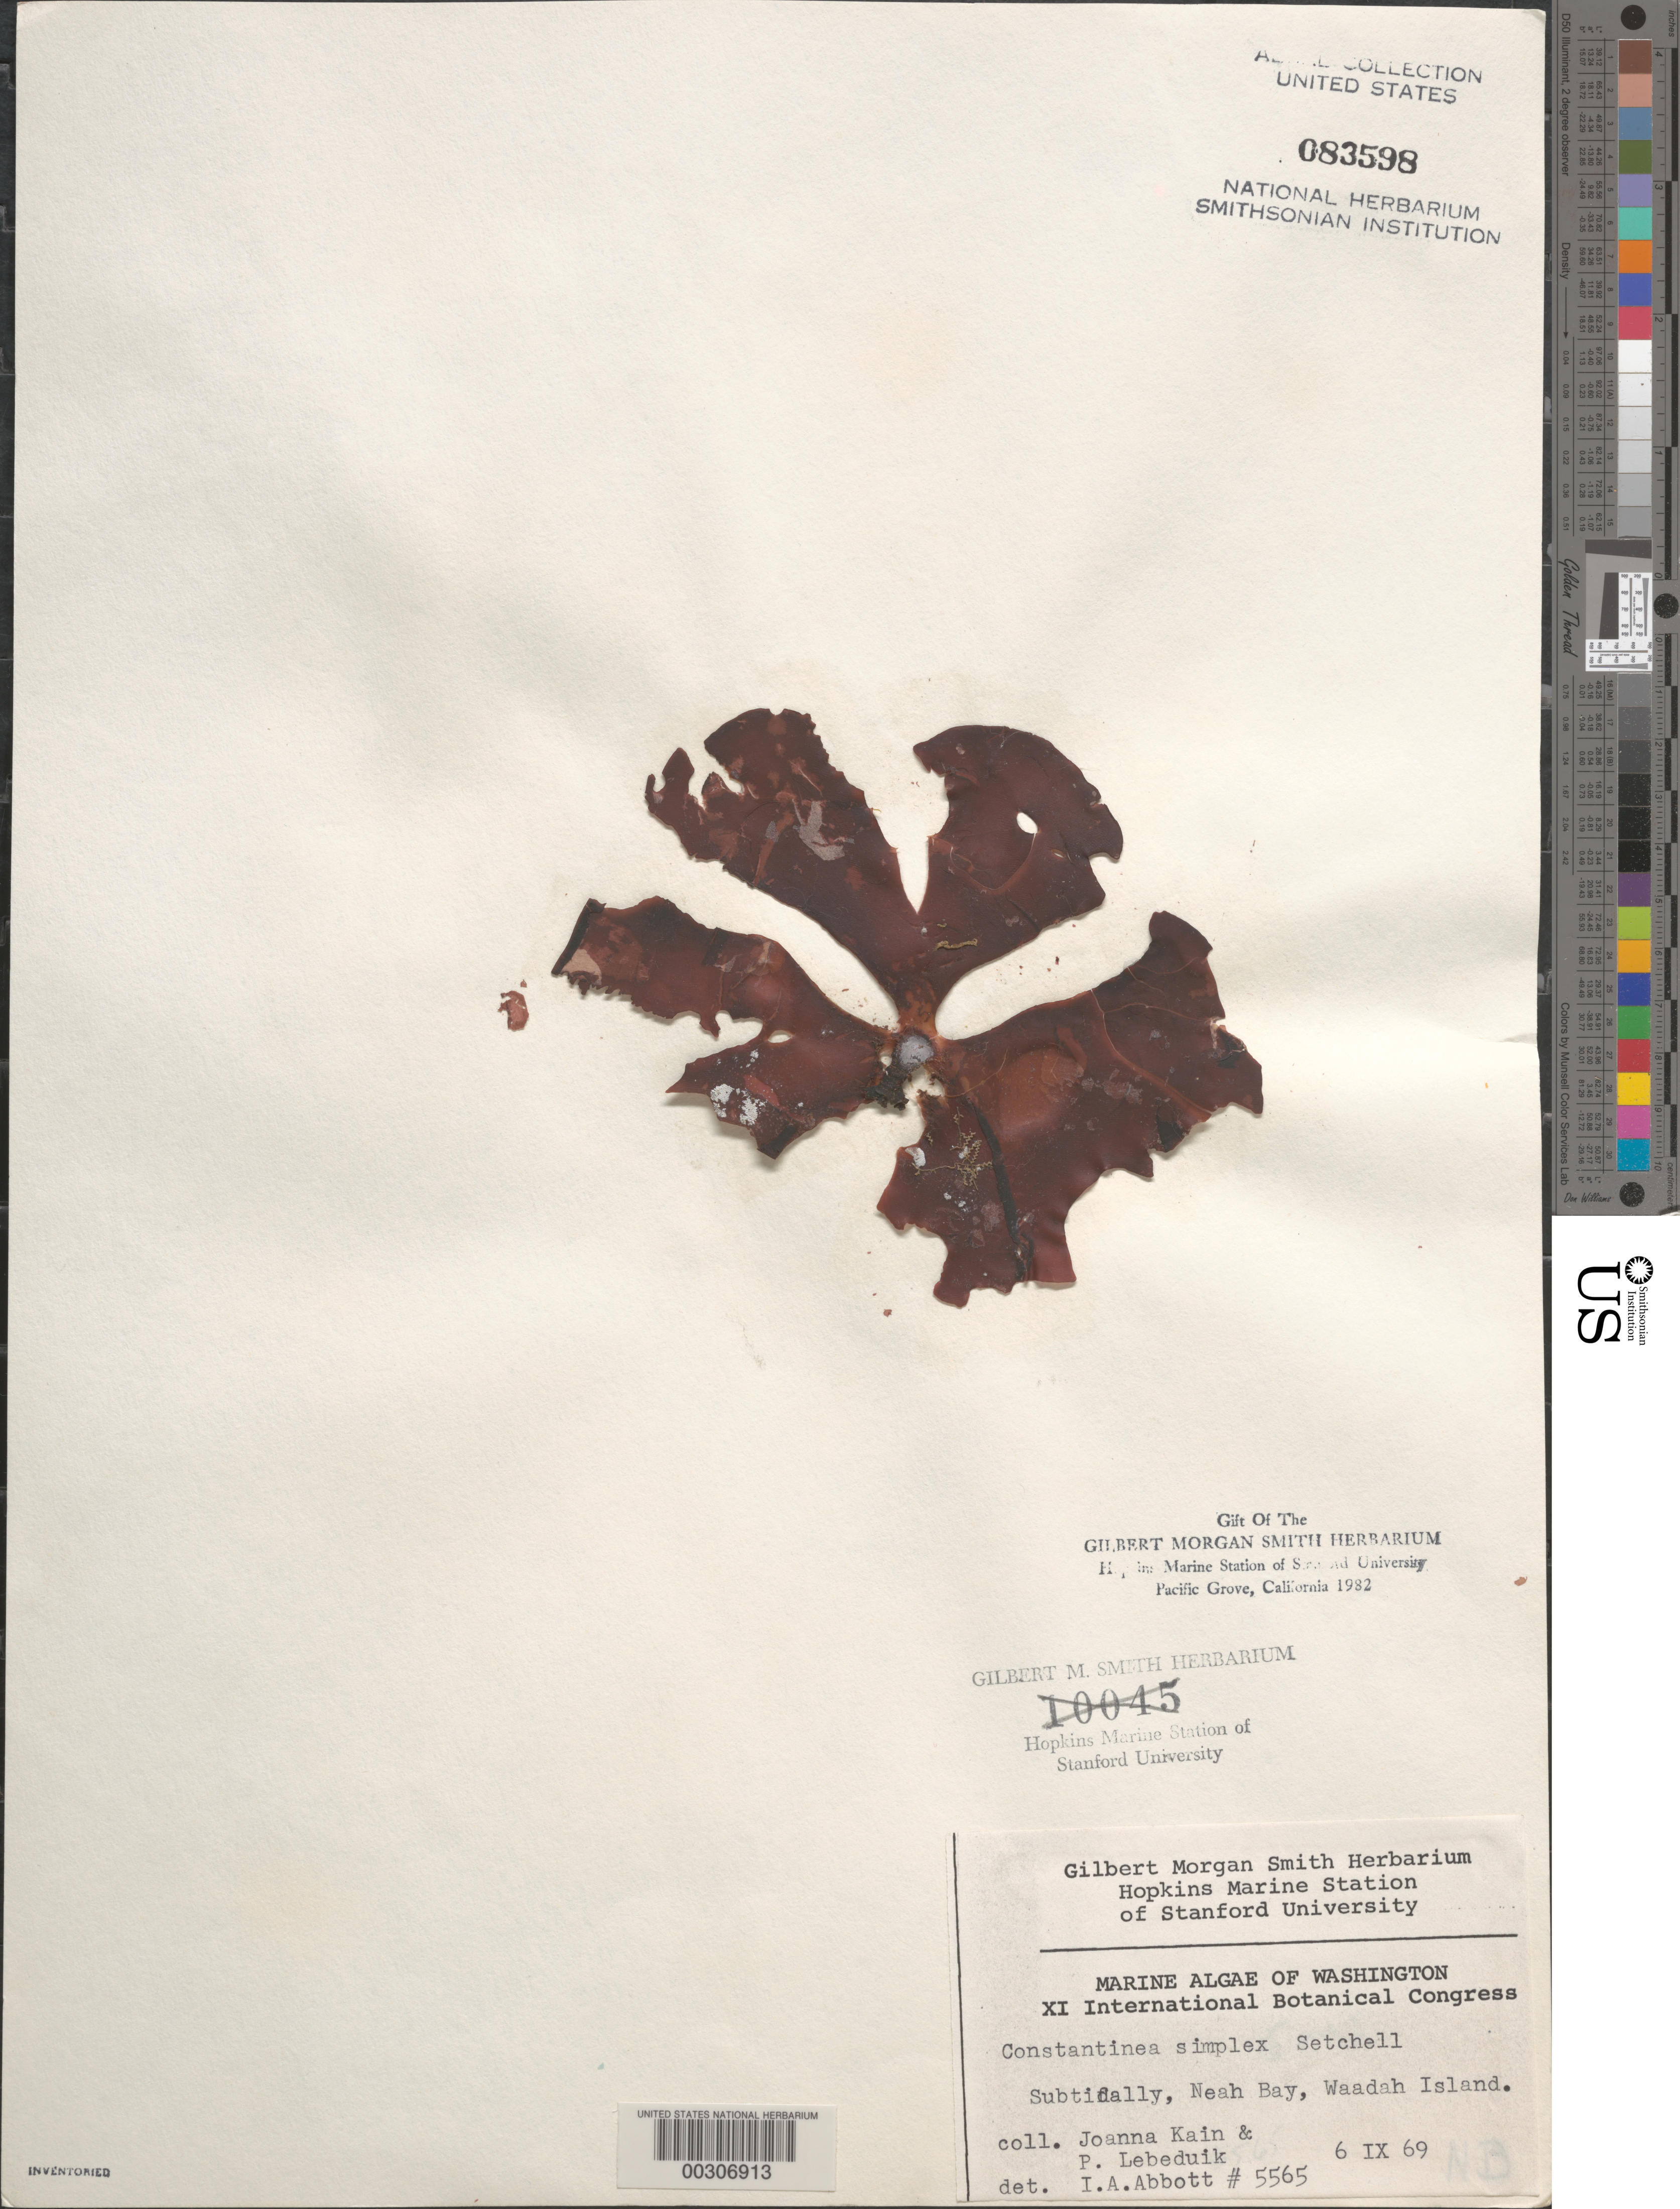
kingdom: Plantae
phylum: Rhodophyta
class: Florideophyceae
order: Gigartinales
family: Dumontiaceae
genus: Constantinea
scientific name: Constantinea simplex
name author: Setch.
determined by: Abbott, Isabella A.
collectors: J.M. Kain & P. Lebednik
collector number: IAA 5565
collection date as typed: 06 Sep 1969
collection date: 1969-09-06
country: United States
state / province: Washington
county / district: Clallam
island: Waadah Island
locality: Neah Bay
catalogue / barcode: US 83598